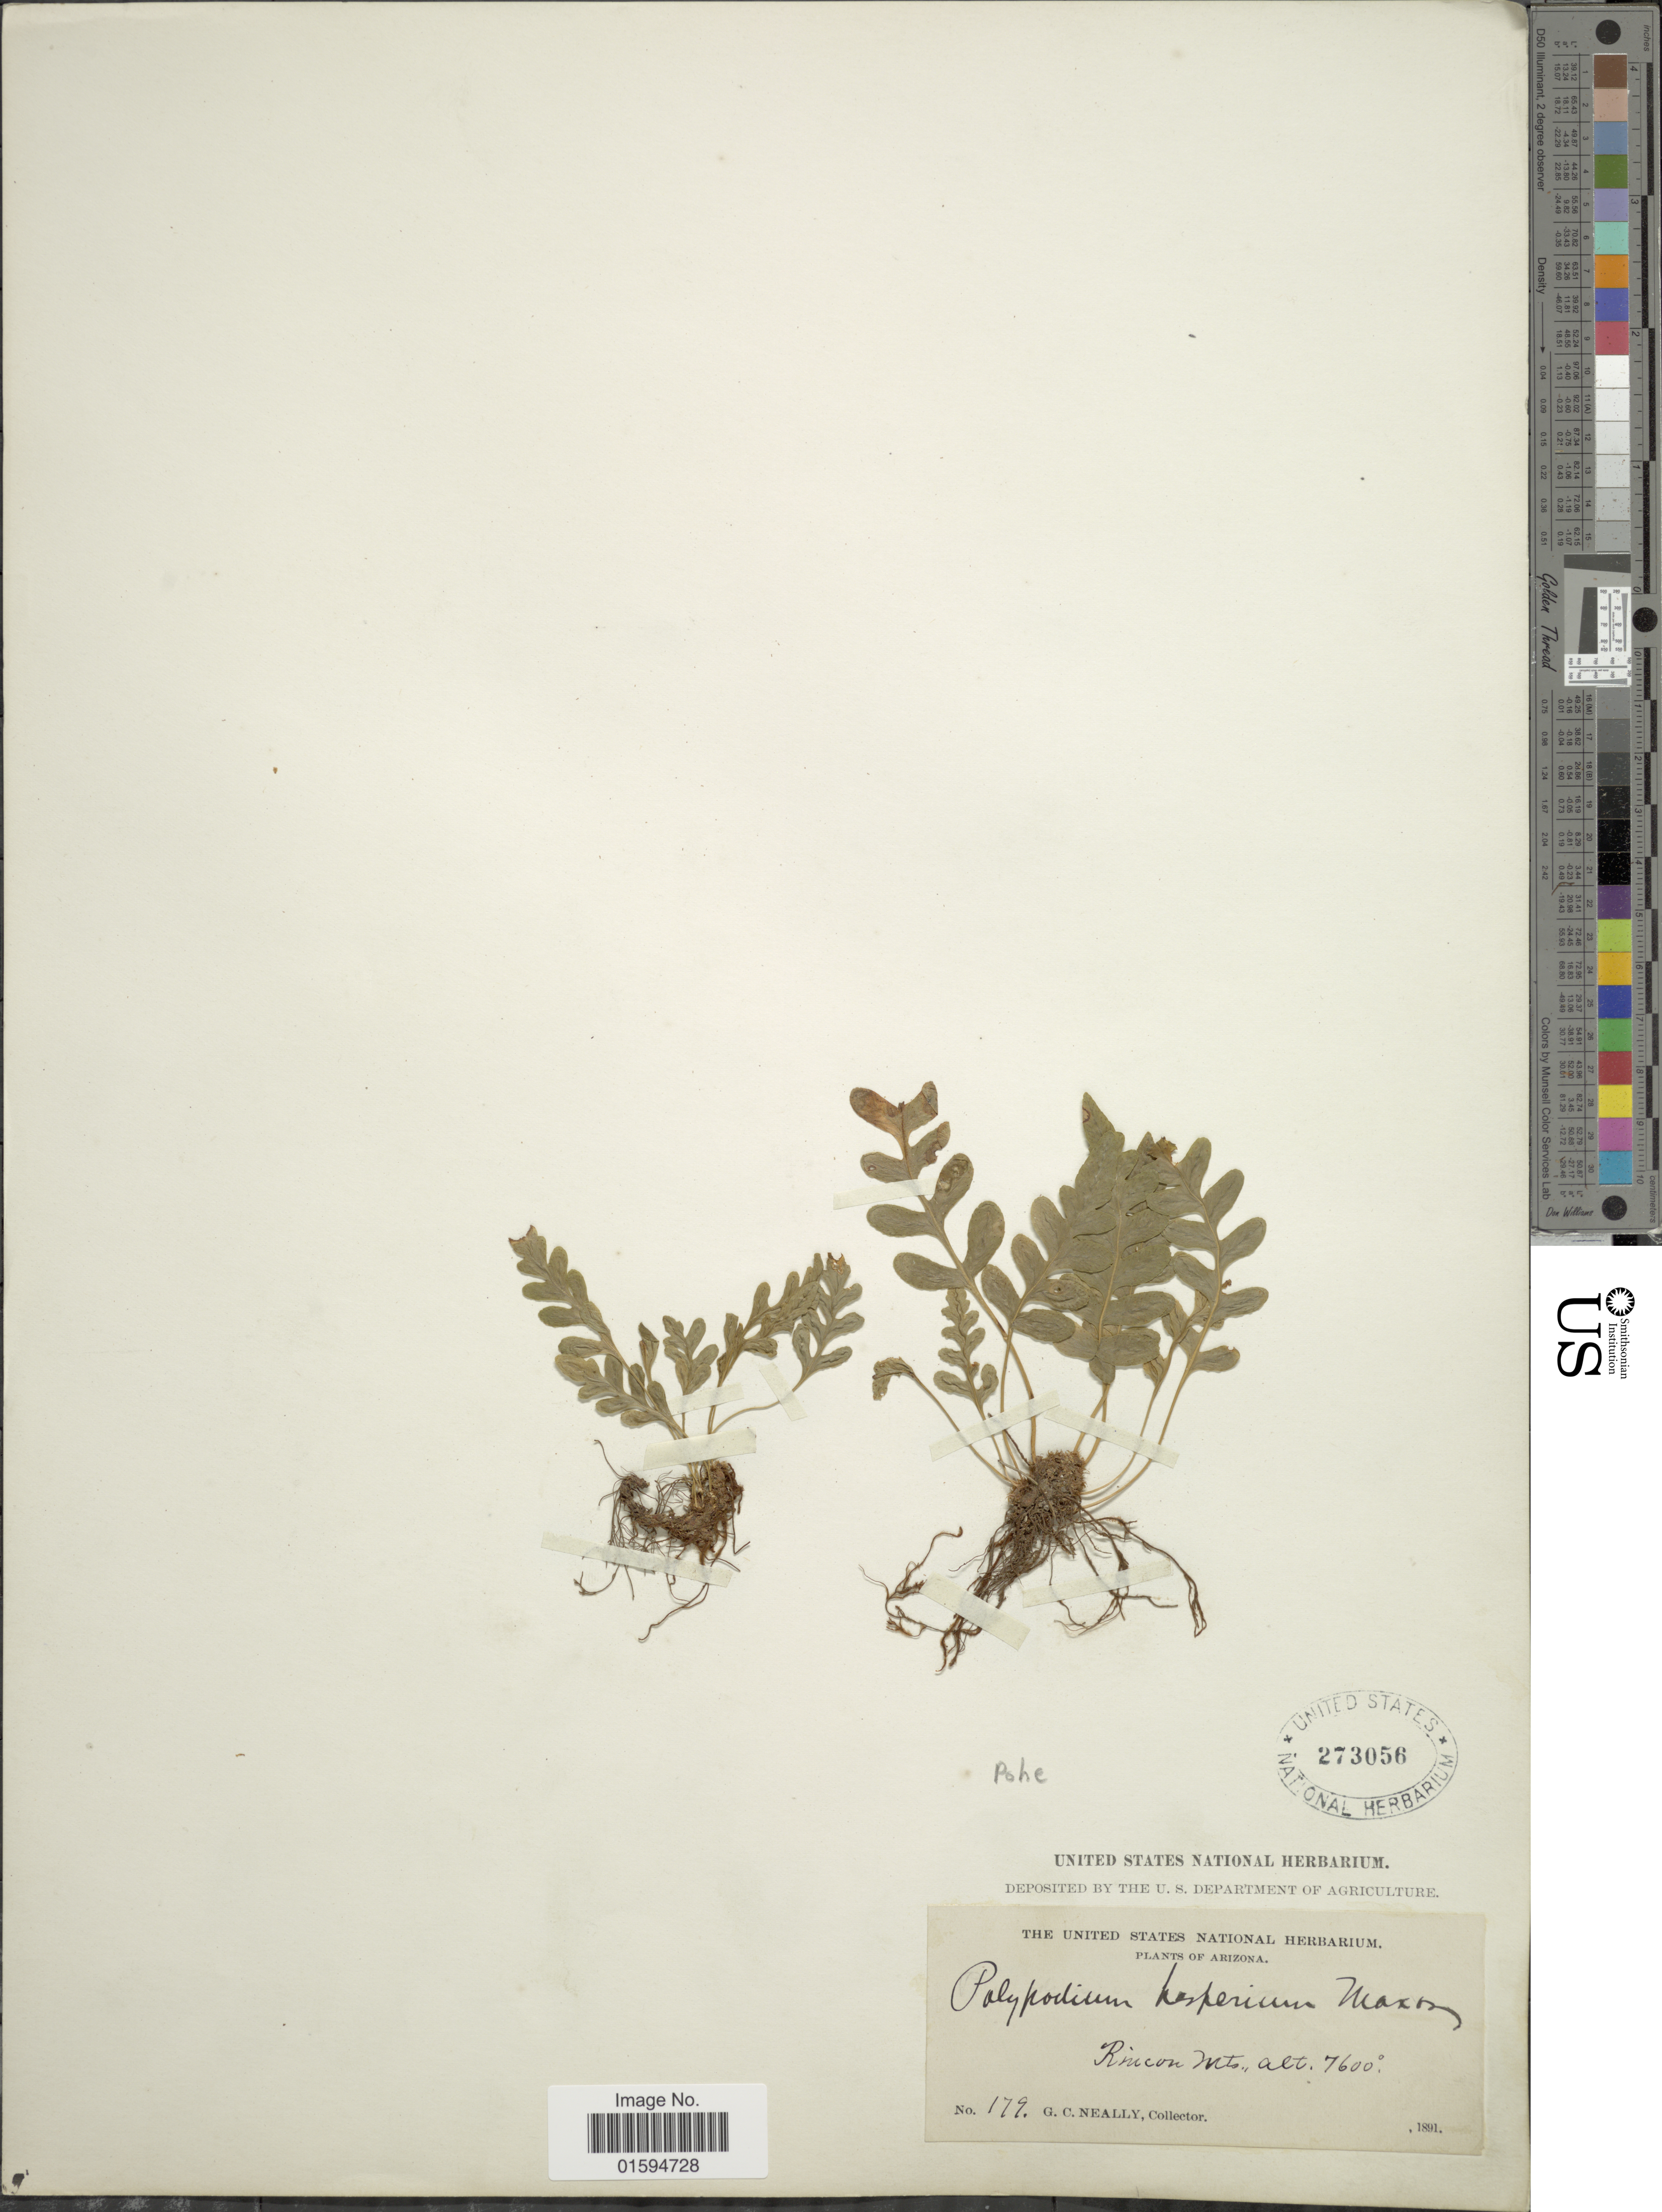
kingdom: Plantae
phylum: Tracheophyta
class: Polypodiopsida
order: Polypodiales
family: Polypodiaceae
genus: Polypodium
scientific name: Polypodium hesperium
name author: Maxon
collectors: G. Neally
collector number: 179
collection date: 1891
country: United States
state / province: Arizona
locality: Rincon Mts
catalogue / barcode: US 273056